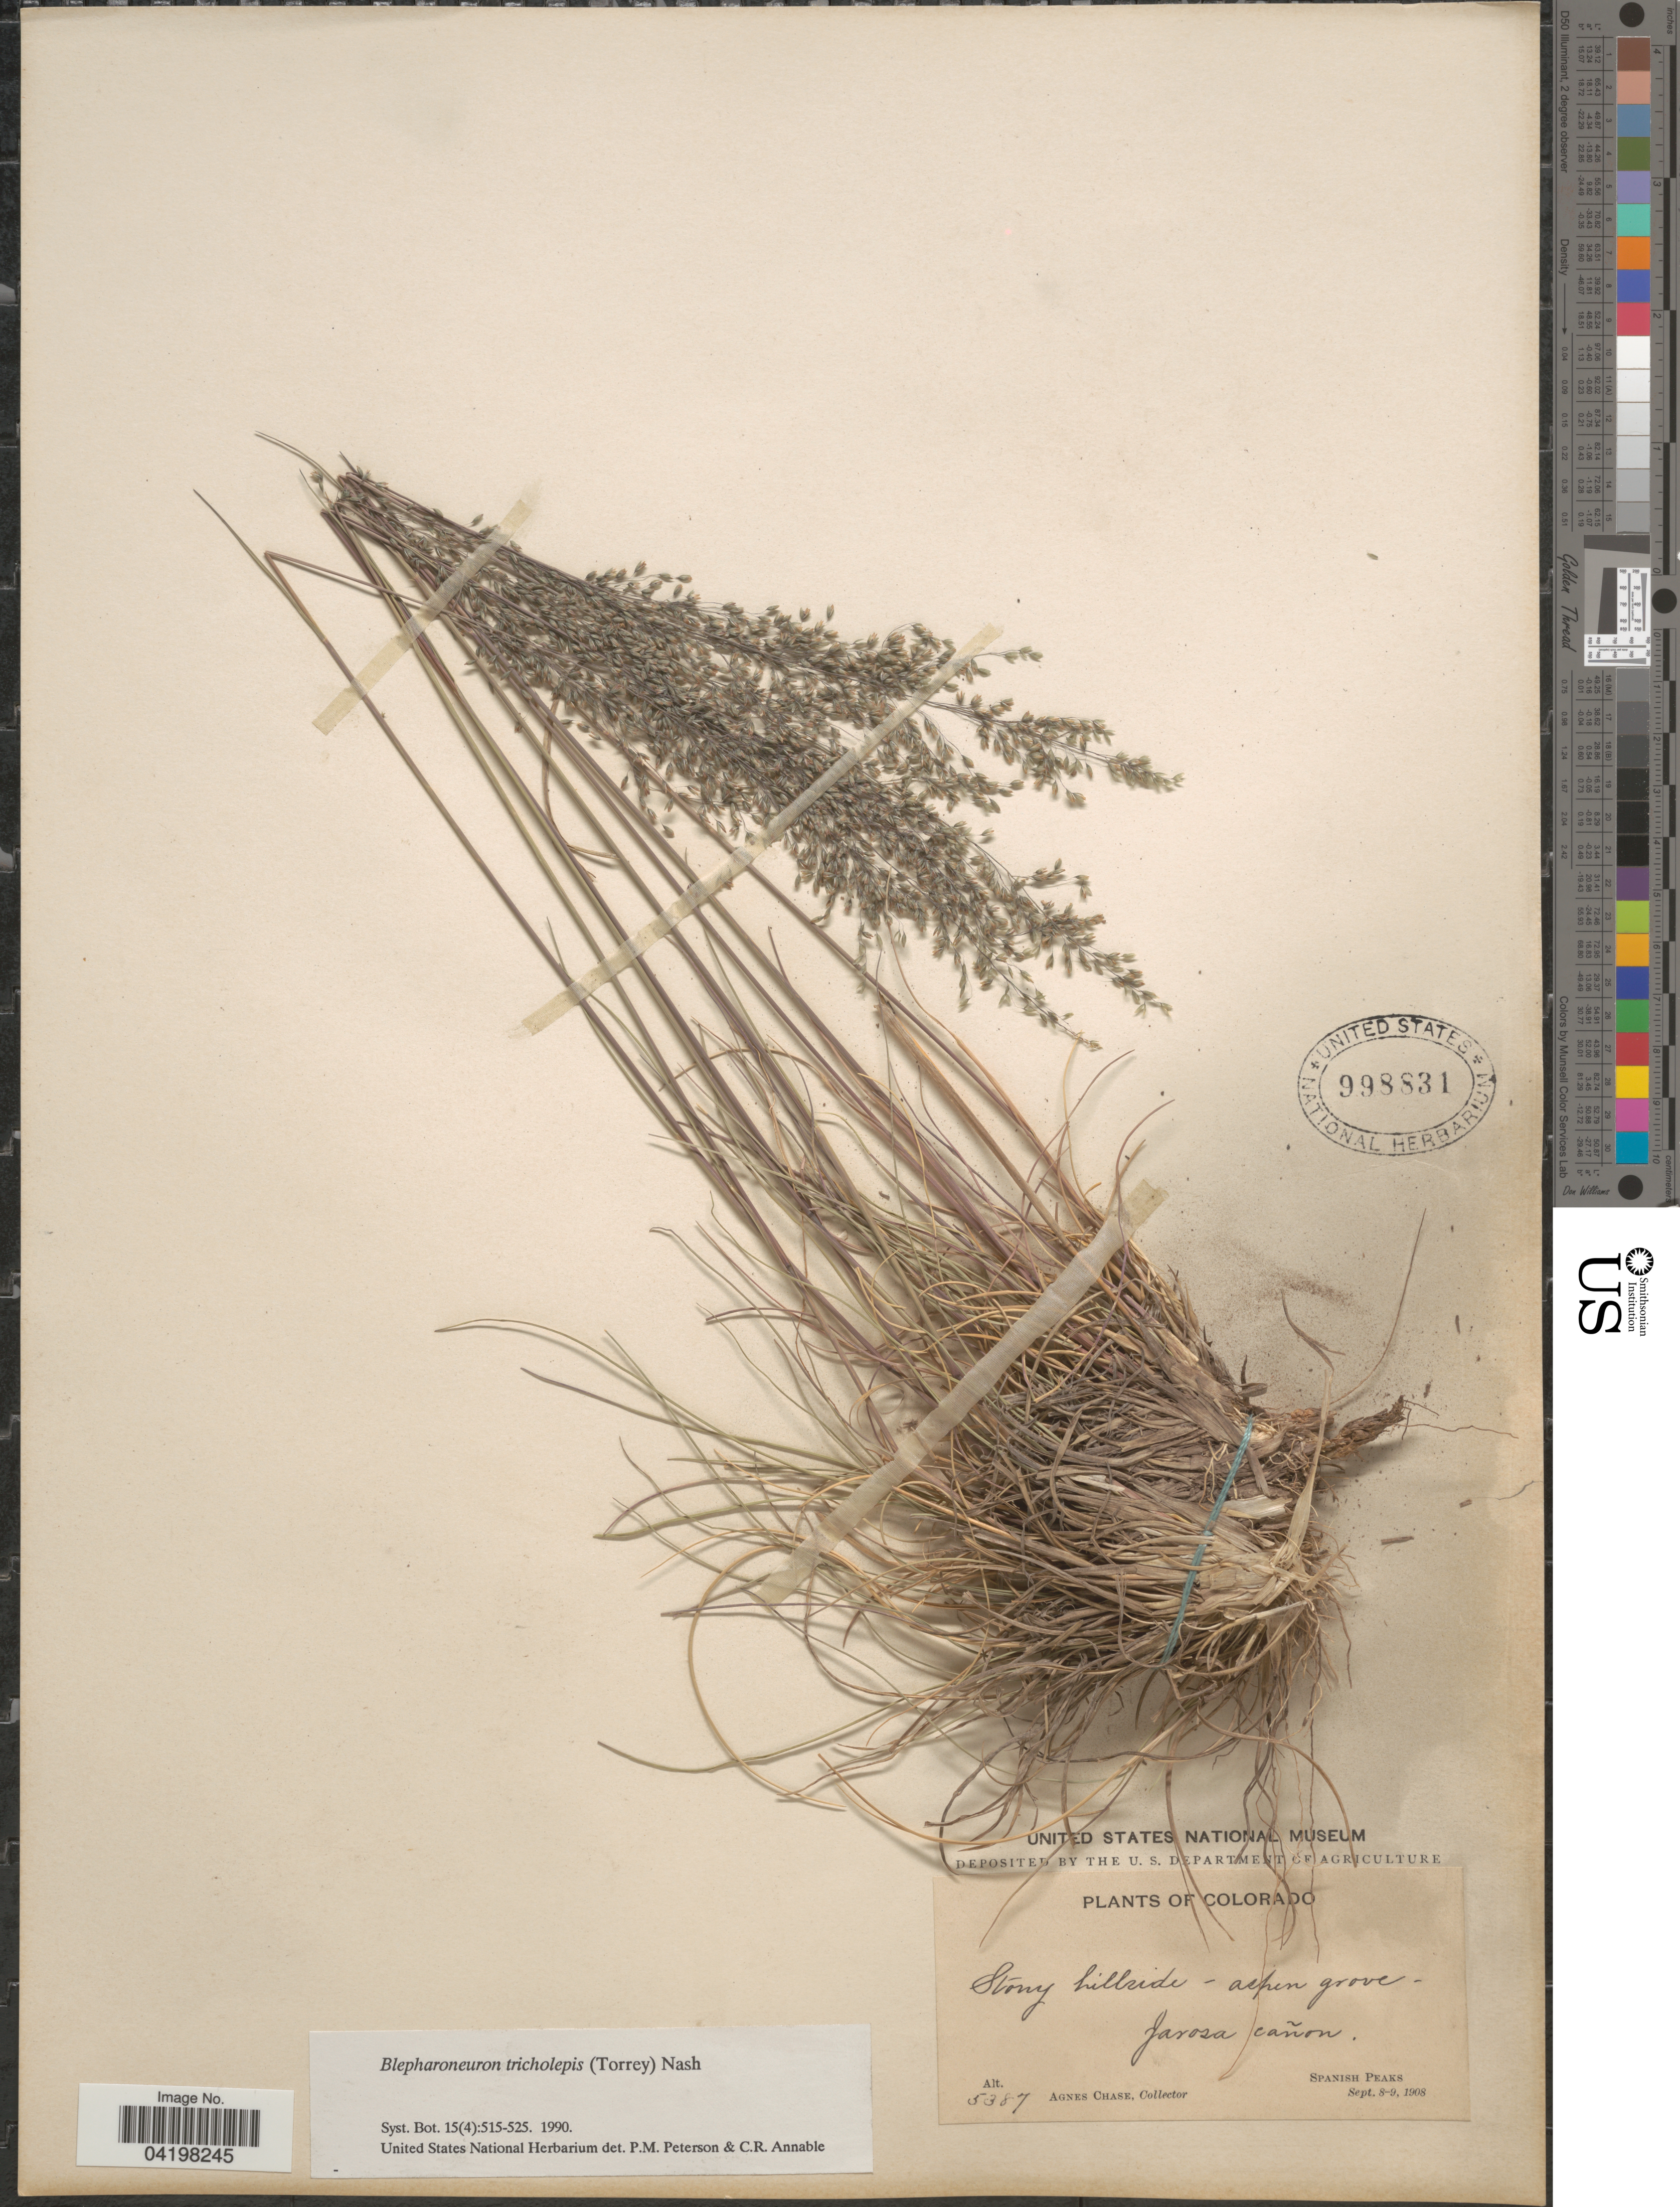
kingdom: Plantae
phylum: Tracheophyta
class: Liliopsida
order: Poales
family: Poaceae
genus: Muhlenbergia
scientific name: Muhlenbergia tricholepis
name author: (Torr.) Columbus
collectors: A. Chase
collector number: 5387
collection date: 1908-09-08/1908-09-09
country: United States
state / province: Colorado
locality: Jarosa cañon. Spanish Peaks.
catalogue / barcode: US 998831